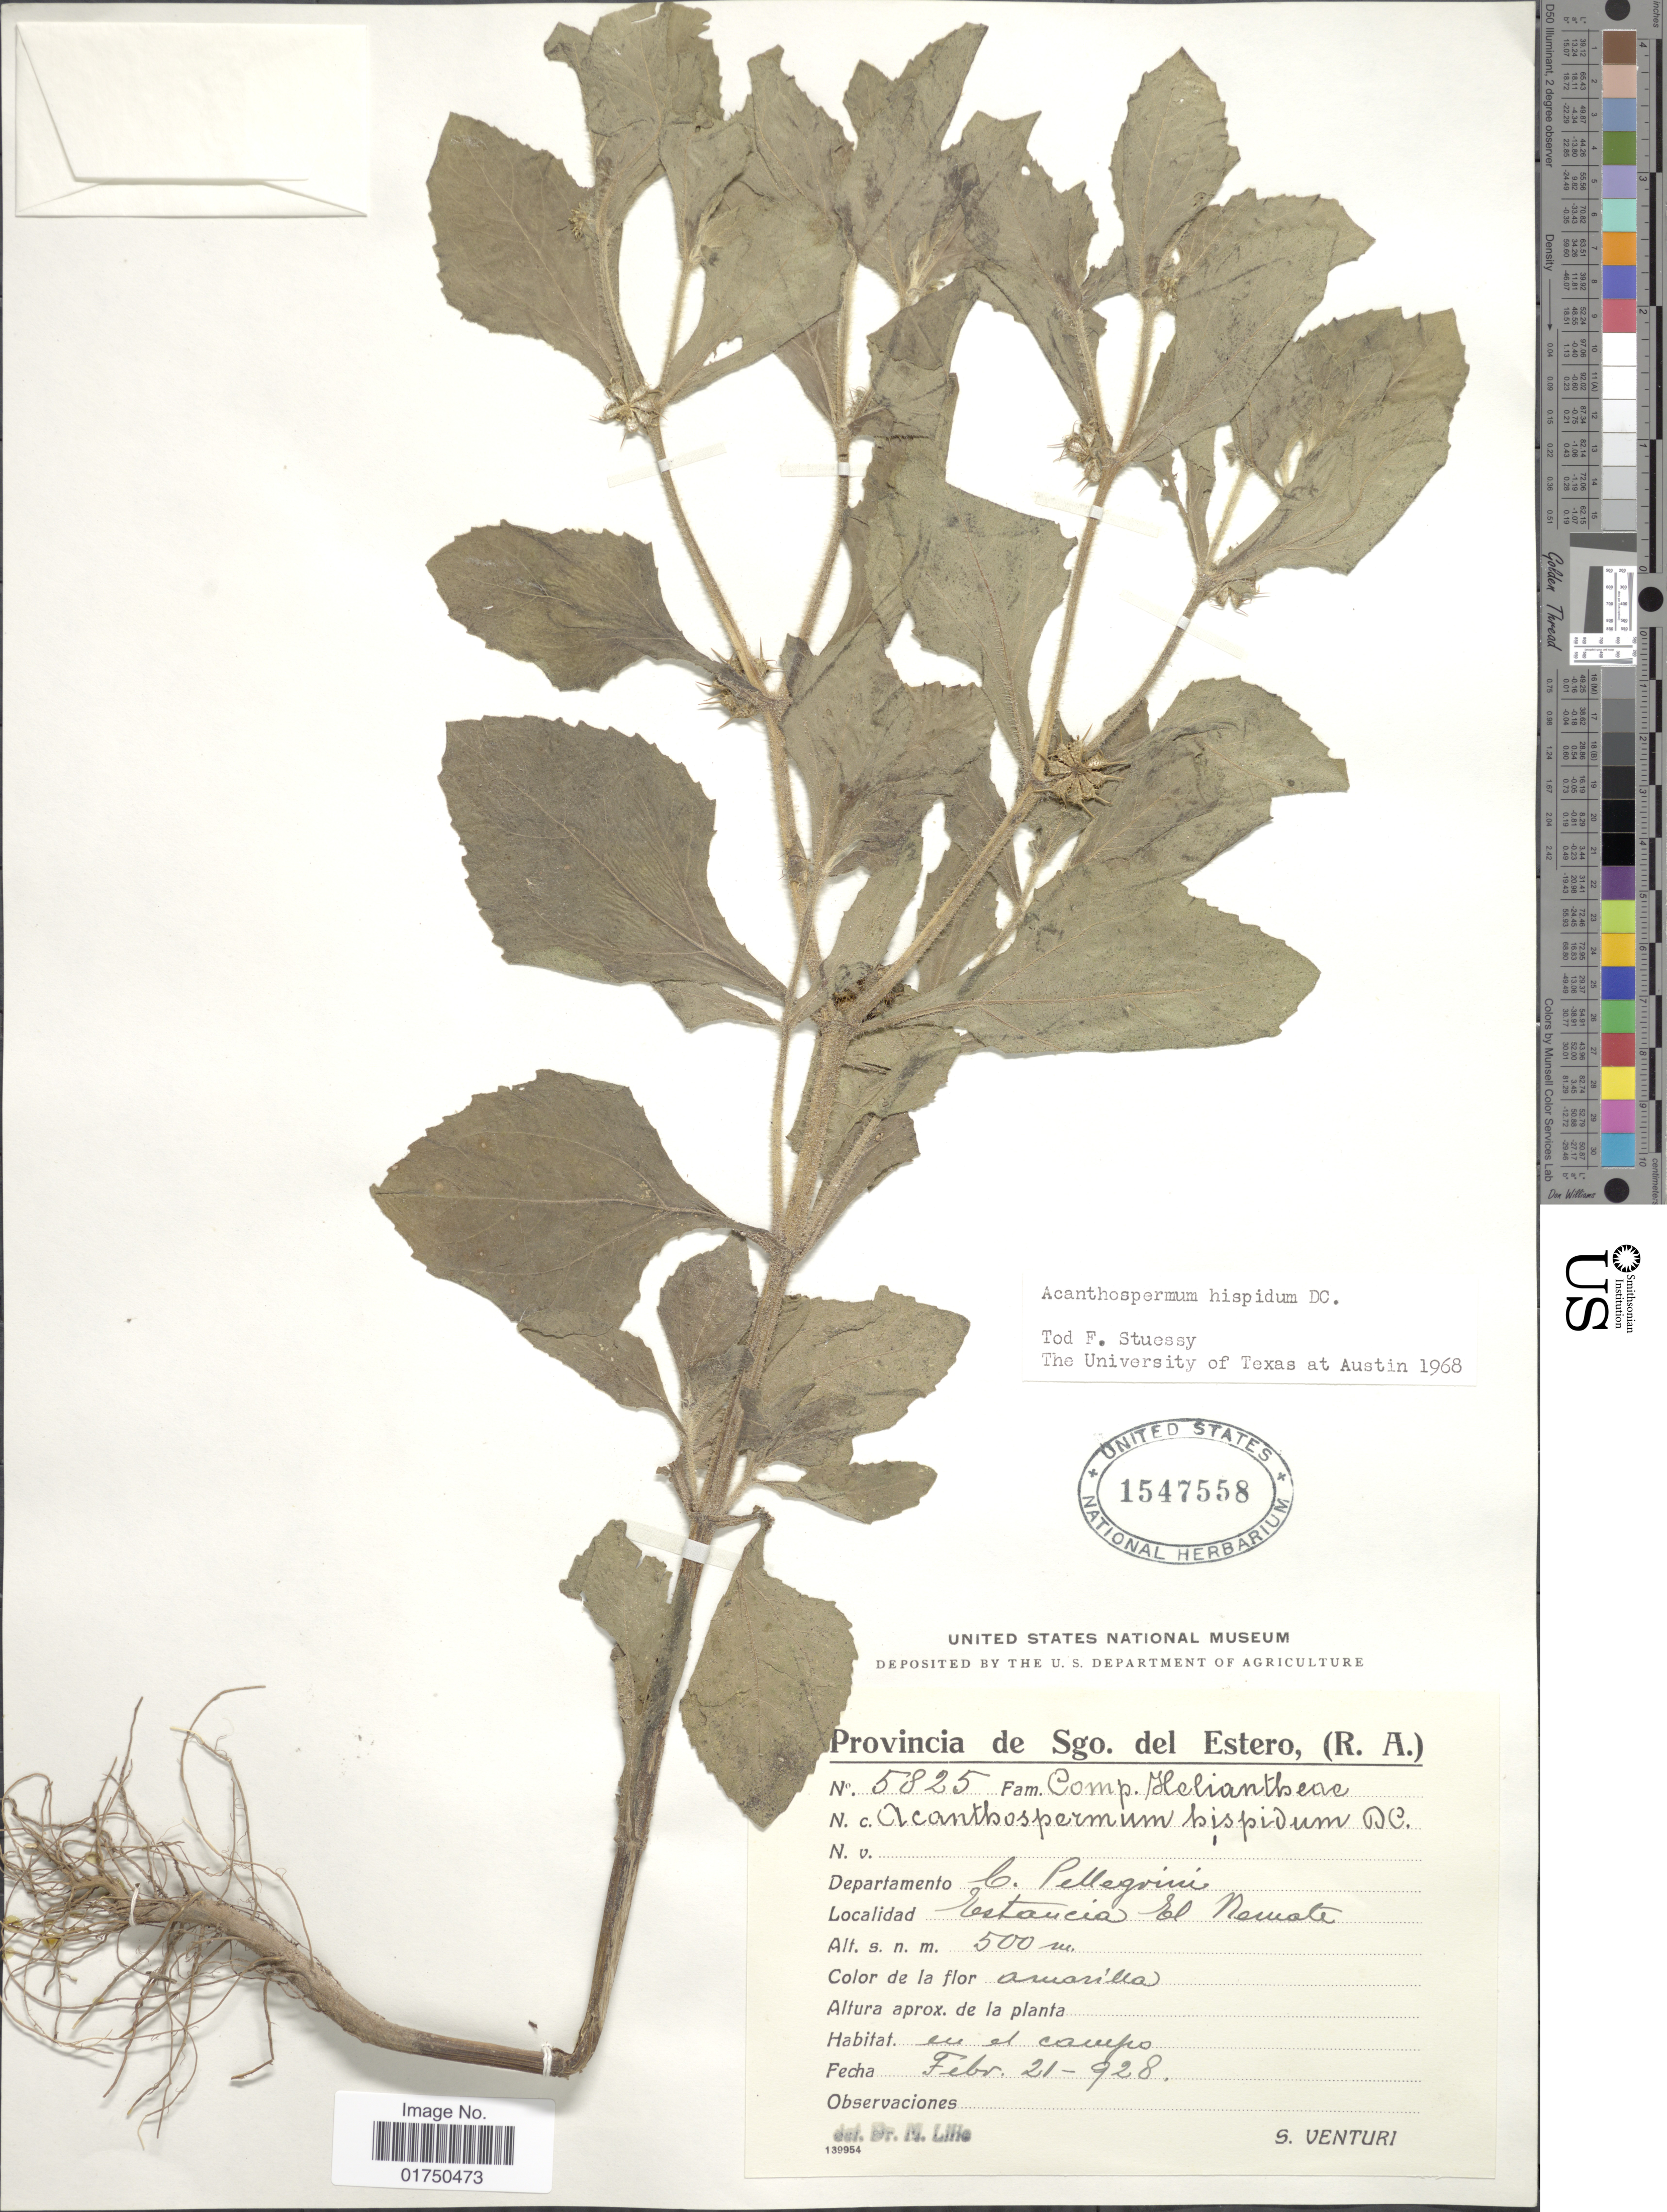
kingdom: Plantae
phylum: Tracheophyta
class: Magnoliopsida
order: Asterales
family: Asteraceae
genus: Acanthospermum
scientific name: Acanthospermum hispidum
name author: DC.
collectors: S. Venturi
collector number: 5825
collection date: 1928-02-21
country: Argentina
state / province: Santiago del Estero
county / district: Pellegrini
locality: Estancia El Remate.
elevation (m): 500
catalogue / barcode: US 1547558